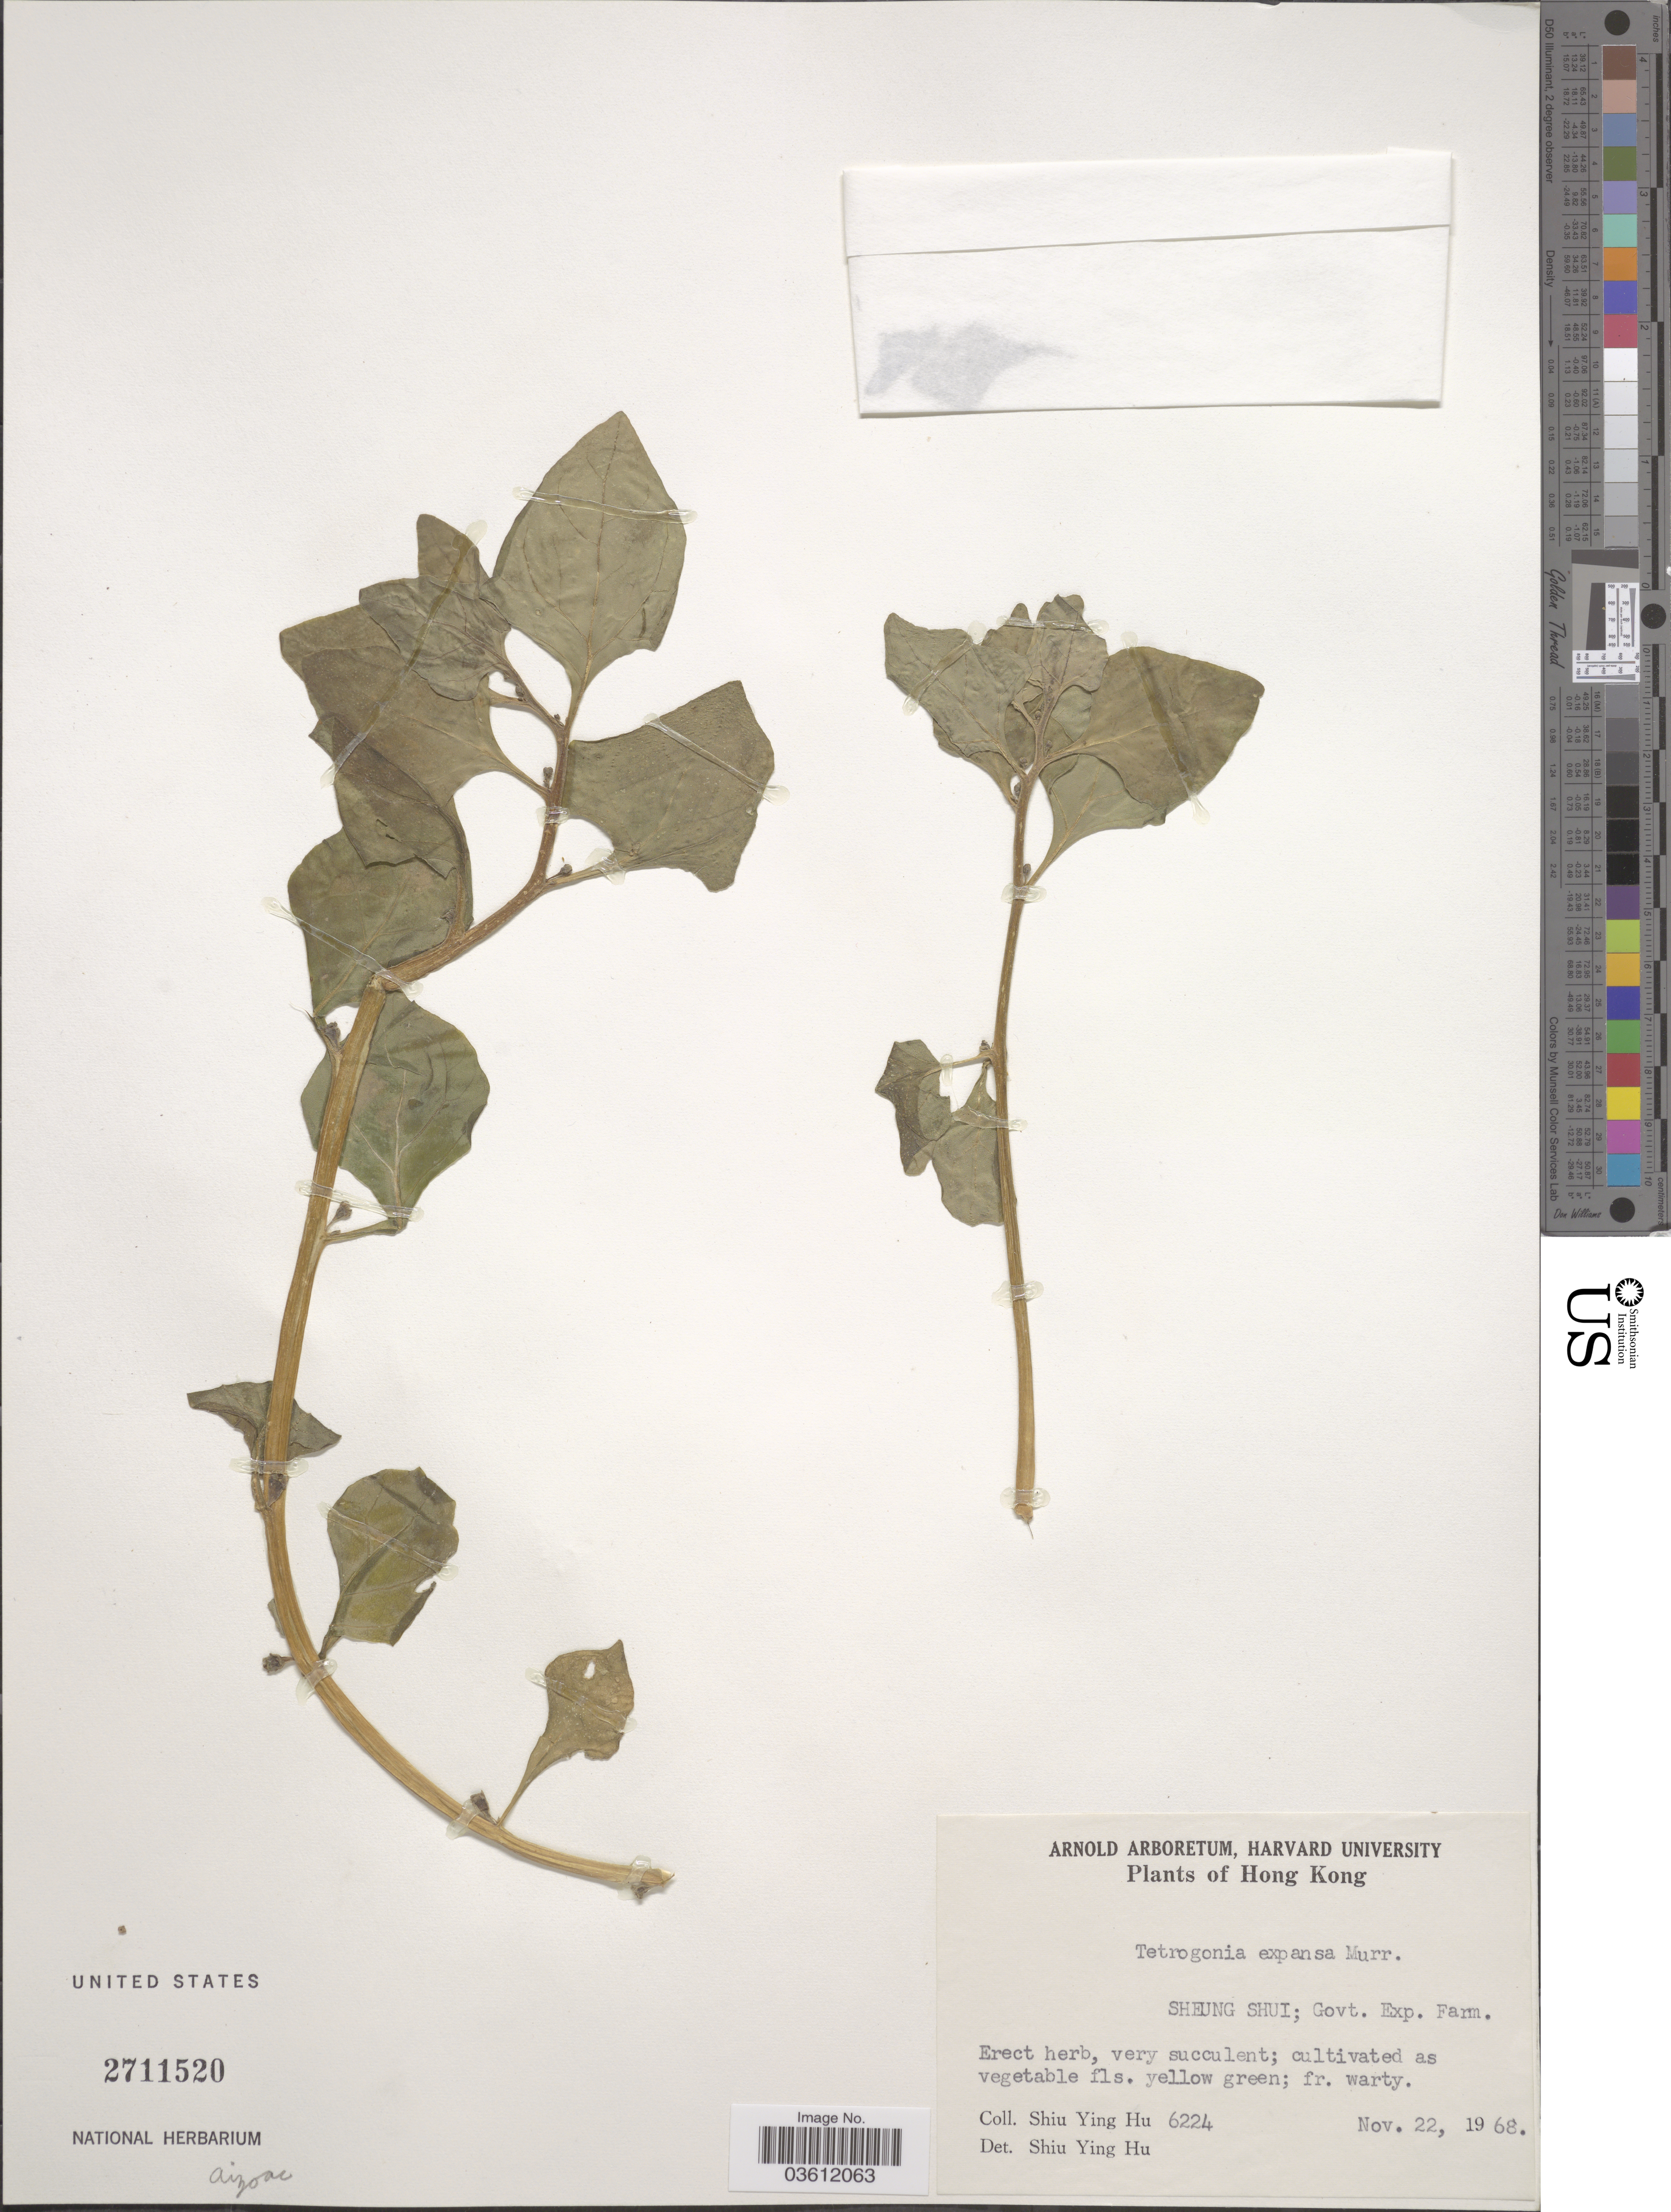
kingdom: Plantae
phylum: Tracheophyta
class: Magnoliopsida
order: Caryophyllales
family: Aizoaceae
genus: Tetragonia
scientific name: Tetragonia expansa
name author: Murr.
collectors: S. Y. Hu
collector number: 6224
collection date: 1968-11-22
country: China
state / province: Hong Kong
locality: Sheung Shui; Govt. Exp. Farm.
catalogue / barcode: US 2711520